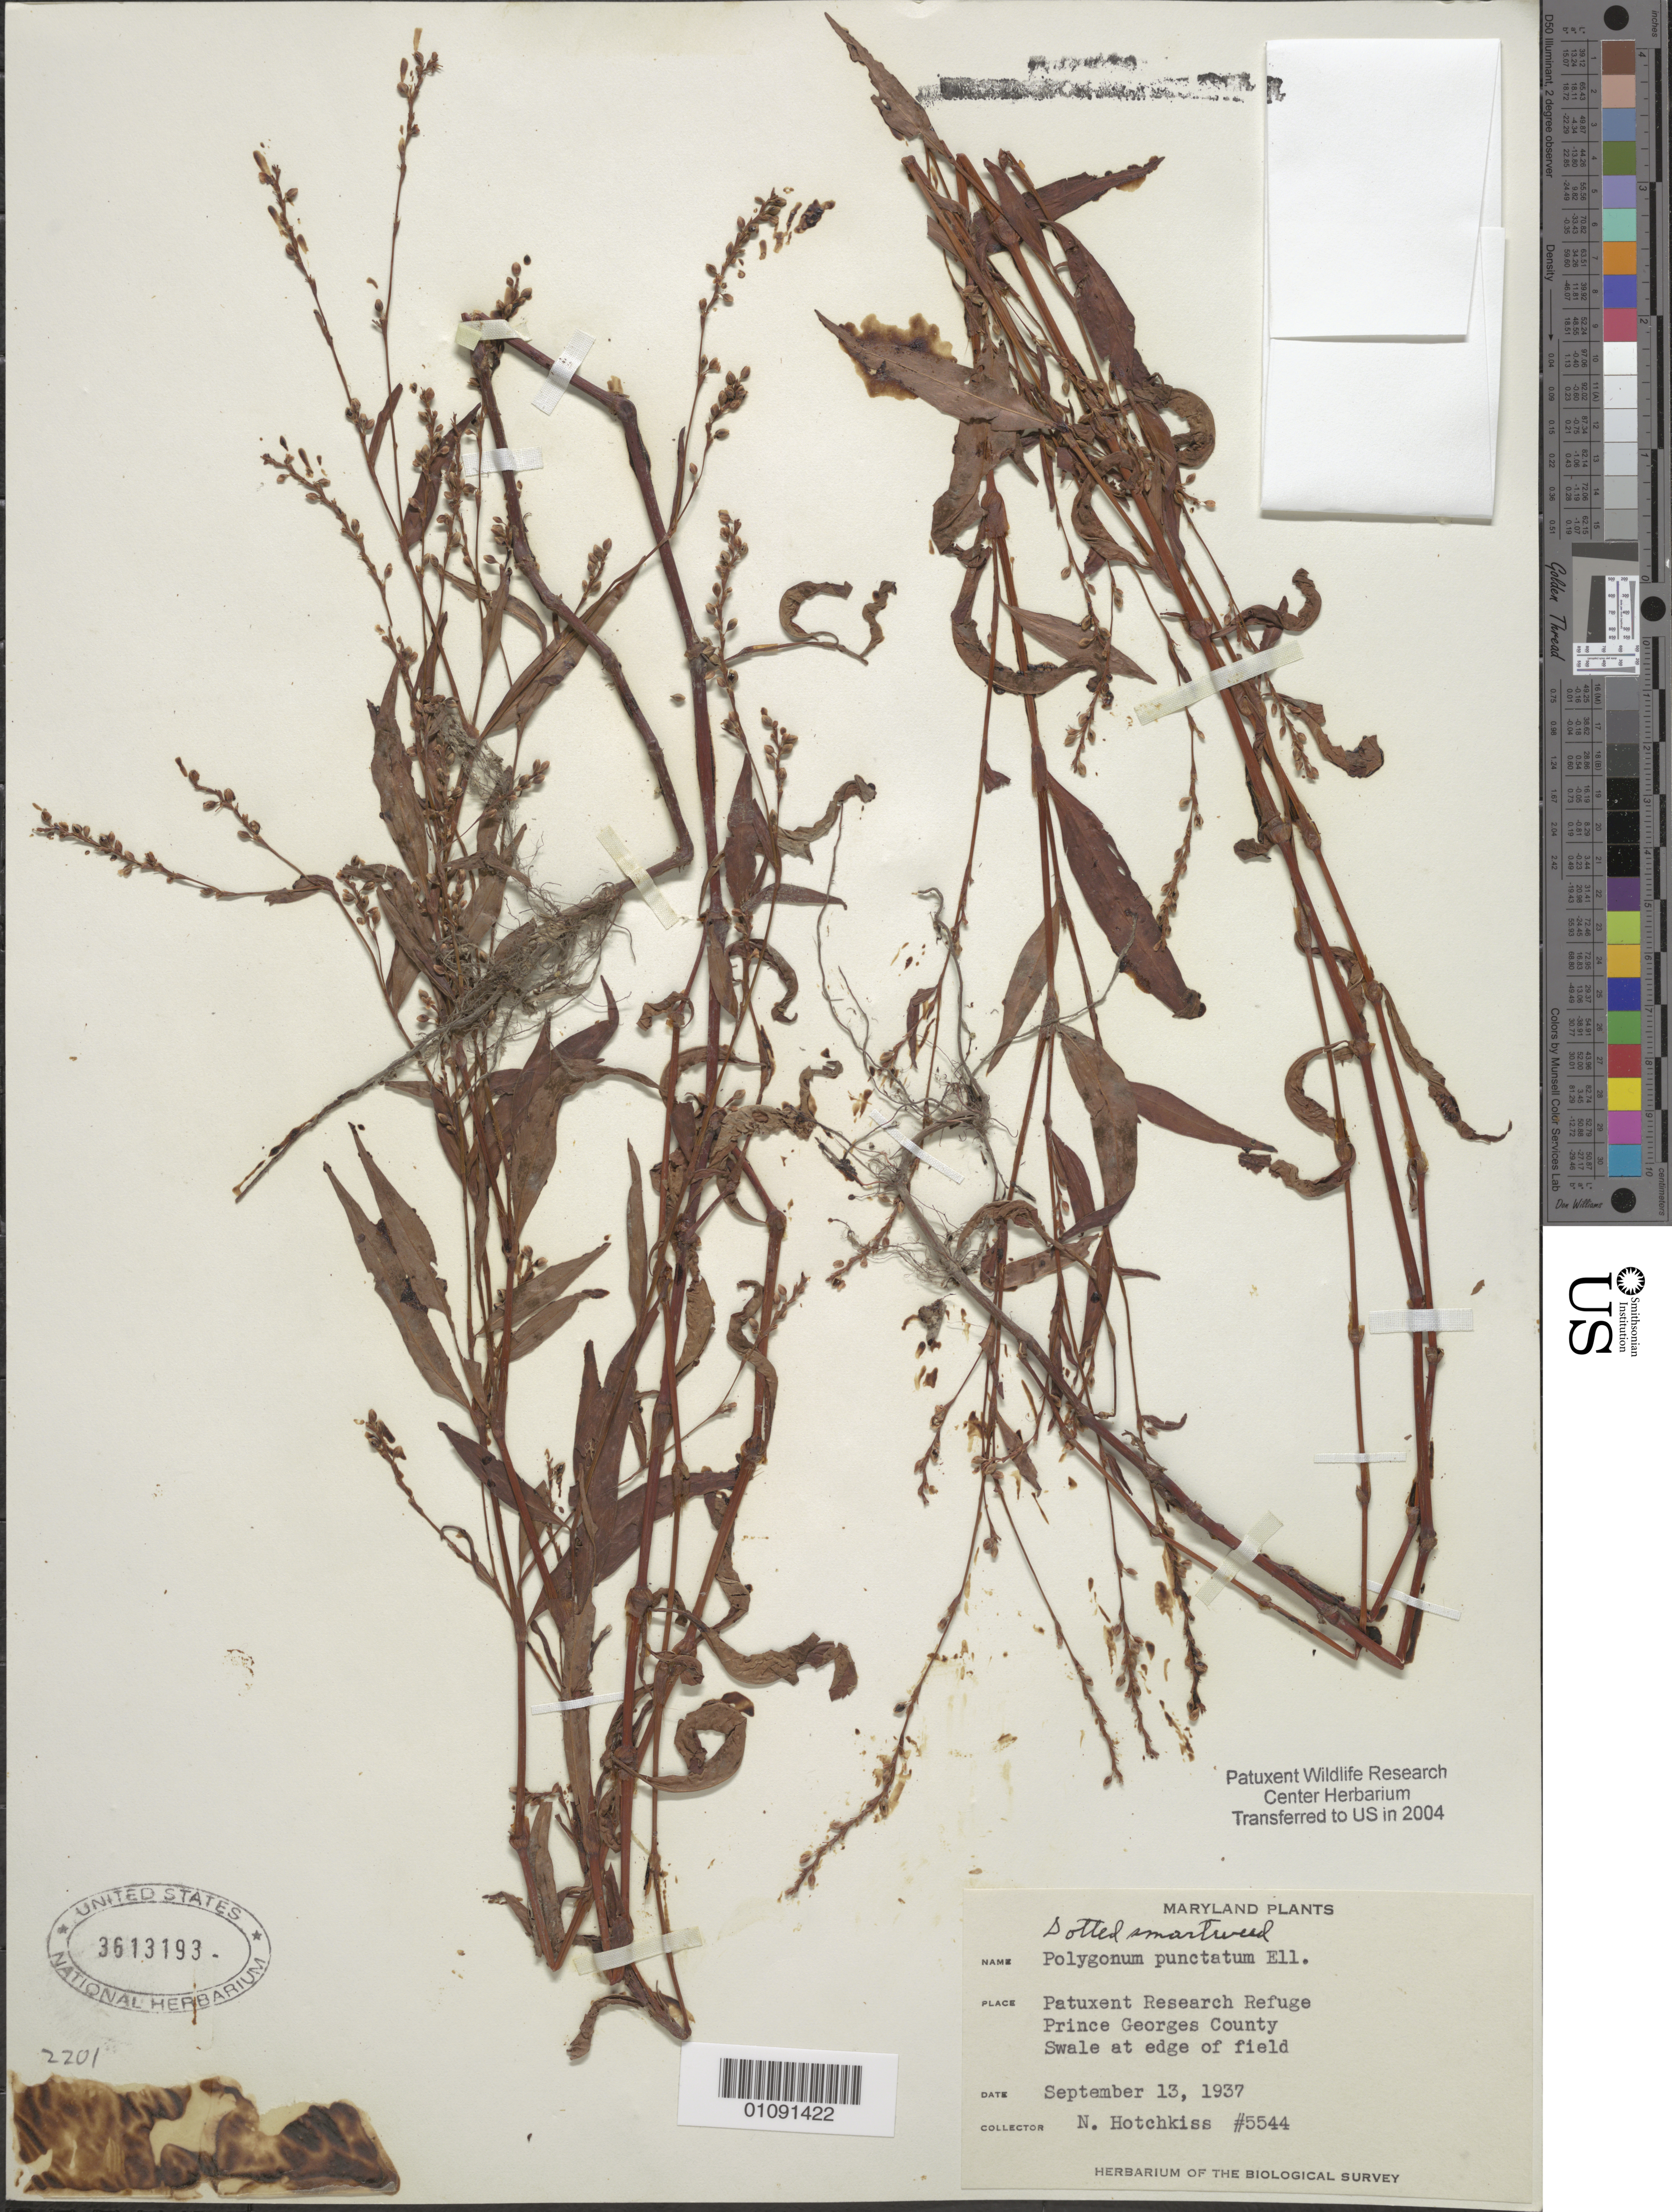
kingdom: Plantae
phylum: Tracheophyta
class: Magnoliopsida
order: Caryophyllales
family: Polygonaceae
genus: Persicaria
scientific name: Persicaria punctata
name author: (Elliott) Small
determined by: Atha, D. E.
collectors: N. Hotchkiss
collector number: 5544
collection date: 1937-09-13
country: United States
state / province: Maryland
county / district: Prince George's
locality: Patuxent Wildlife Refuge.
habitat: Swale at edge of field.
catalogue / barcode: US 3613193